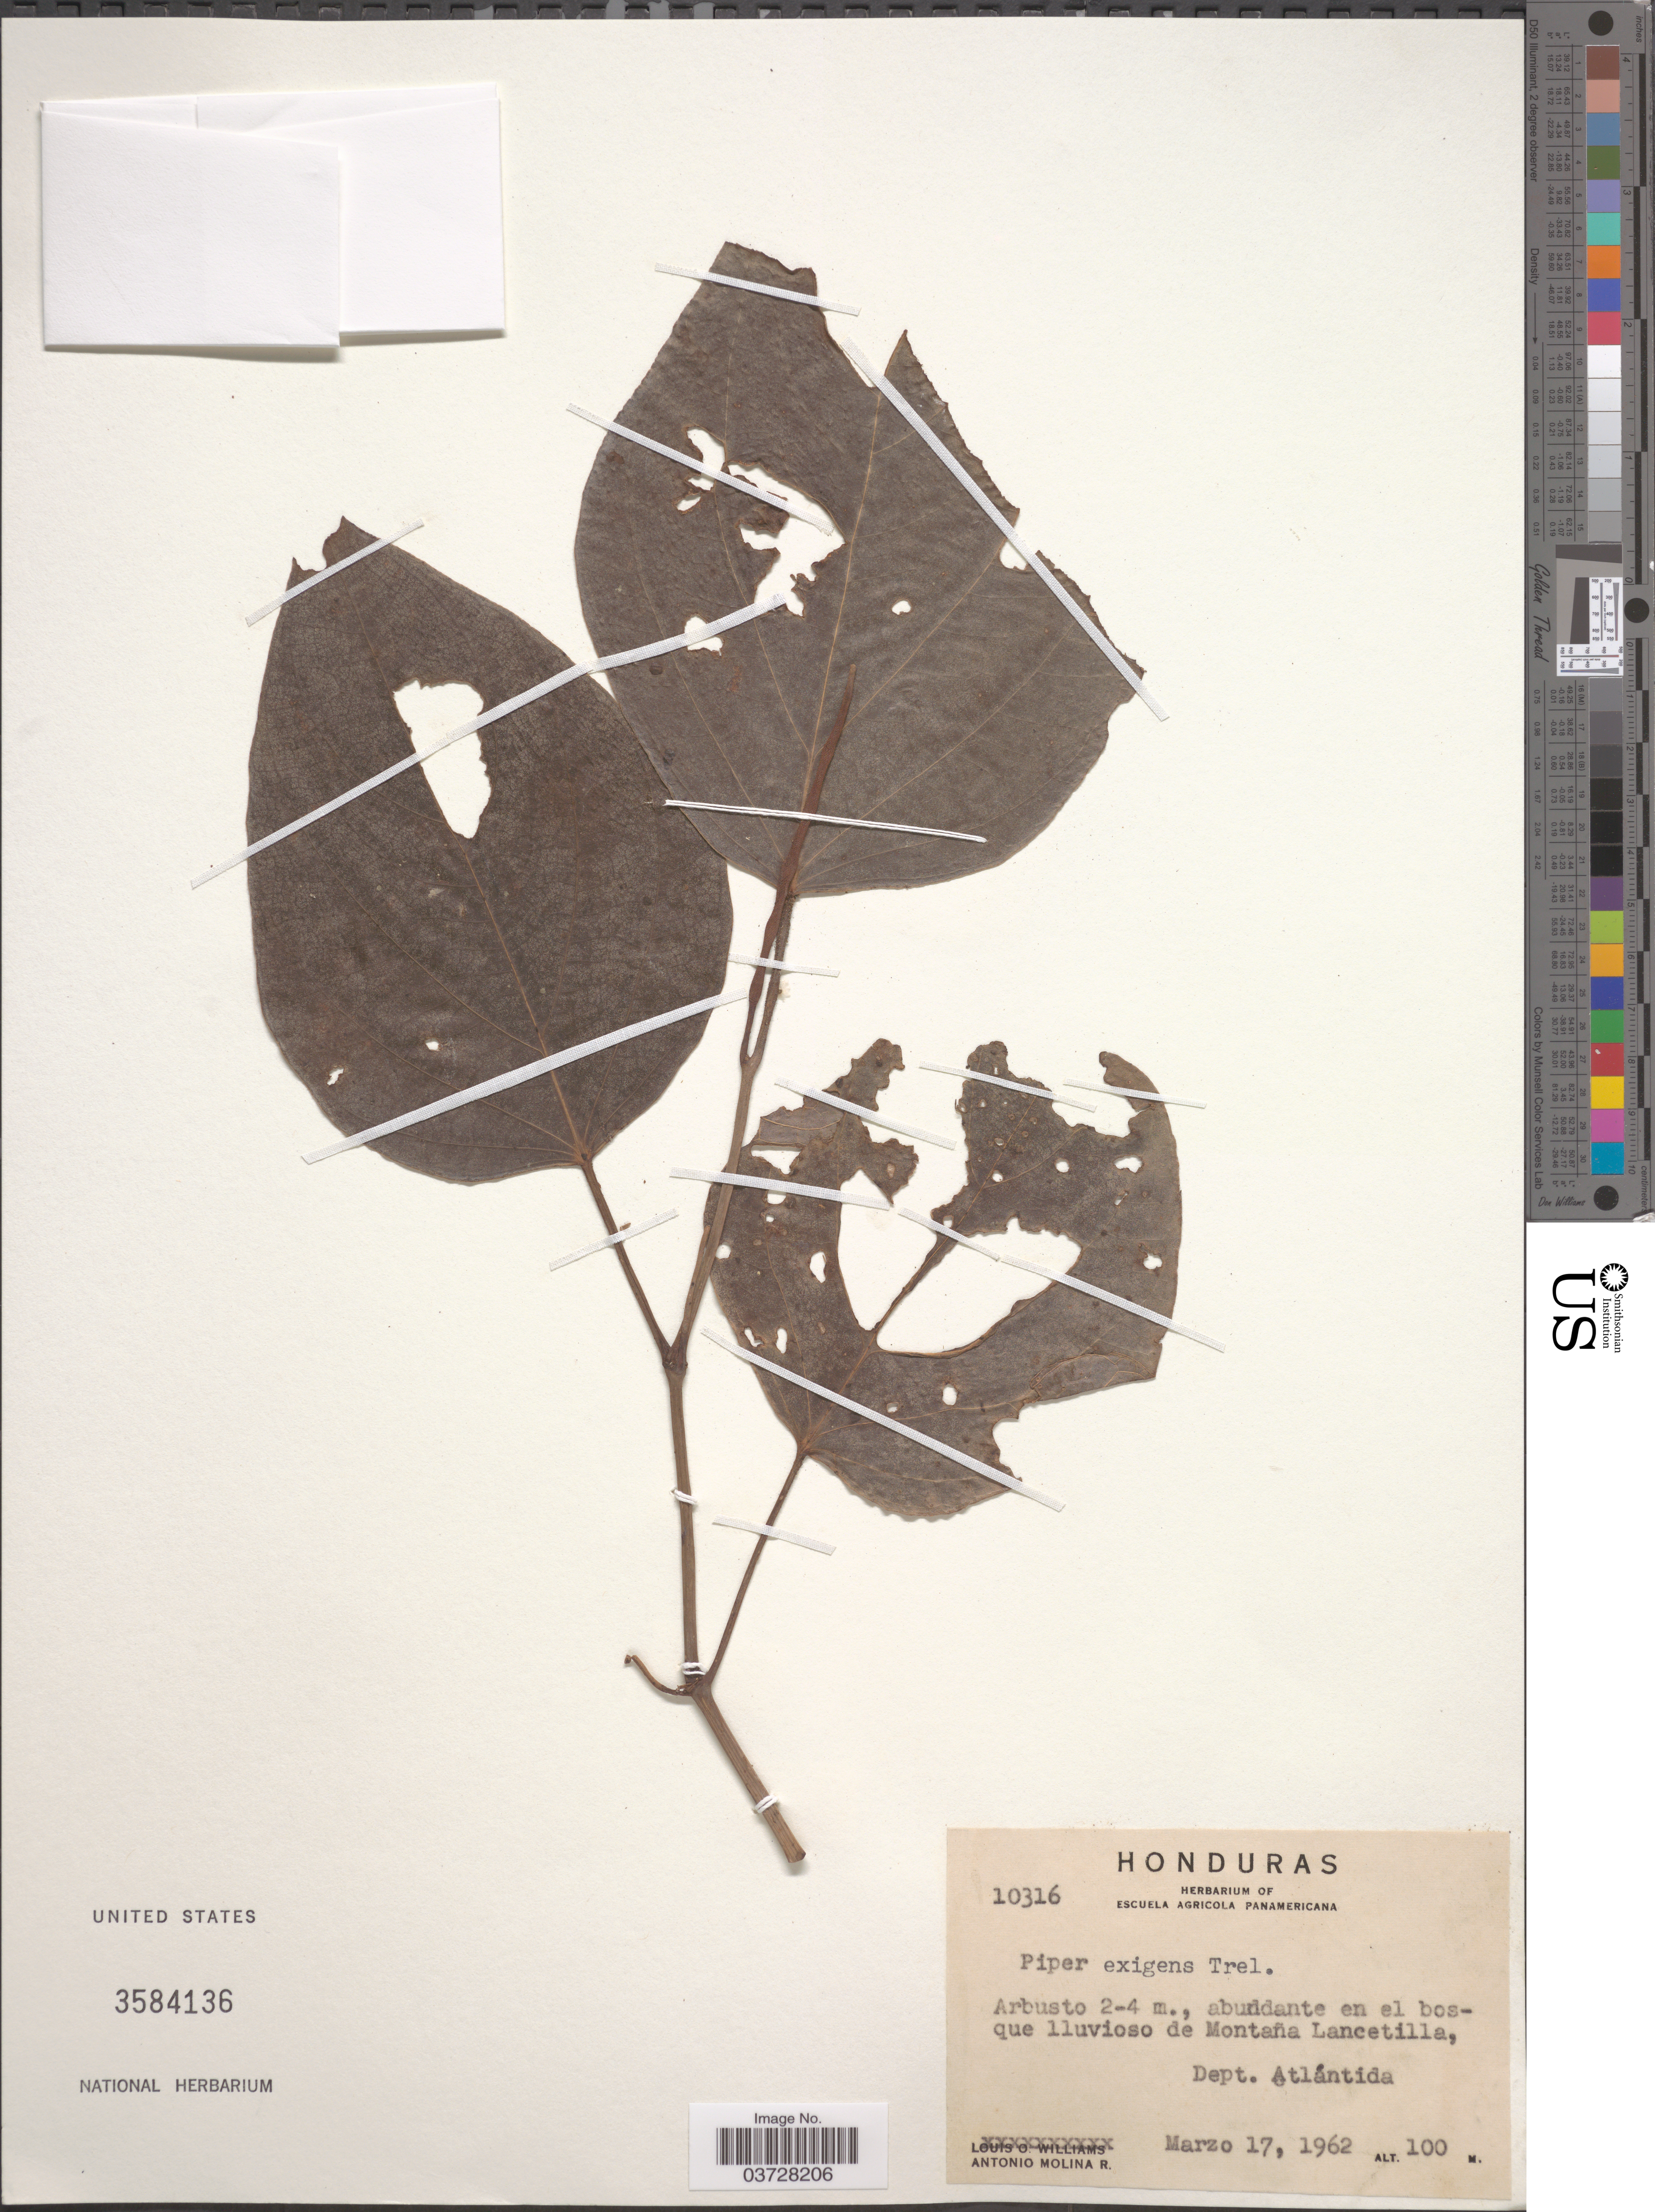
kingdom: Plantae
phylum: Tracheophyta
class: Magnoliopsida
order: Piperales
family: Piperaceae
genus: Piper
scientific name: Piper exigens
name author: Trel.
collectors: A. Molina R.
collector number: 10316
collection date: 1962-03-17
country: Honduras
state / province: Atlantida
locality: Abundante en el bosque lluvioso de Montaña Lancetilla, Dept. Atlántida.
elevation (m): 100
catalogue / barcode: US 3584136